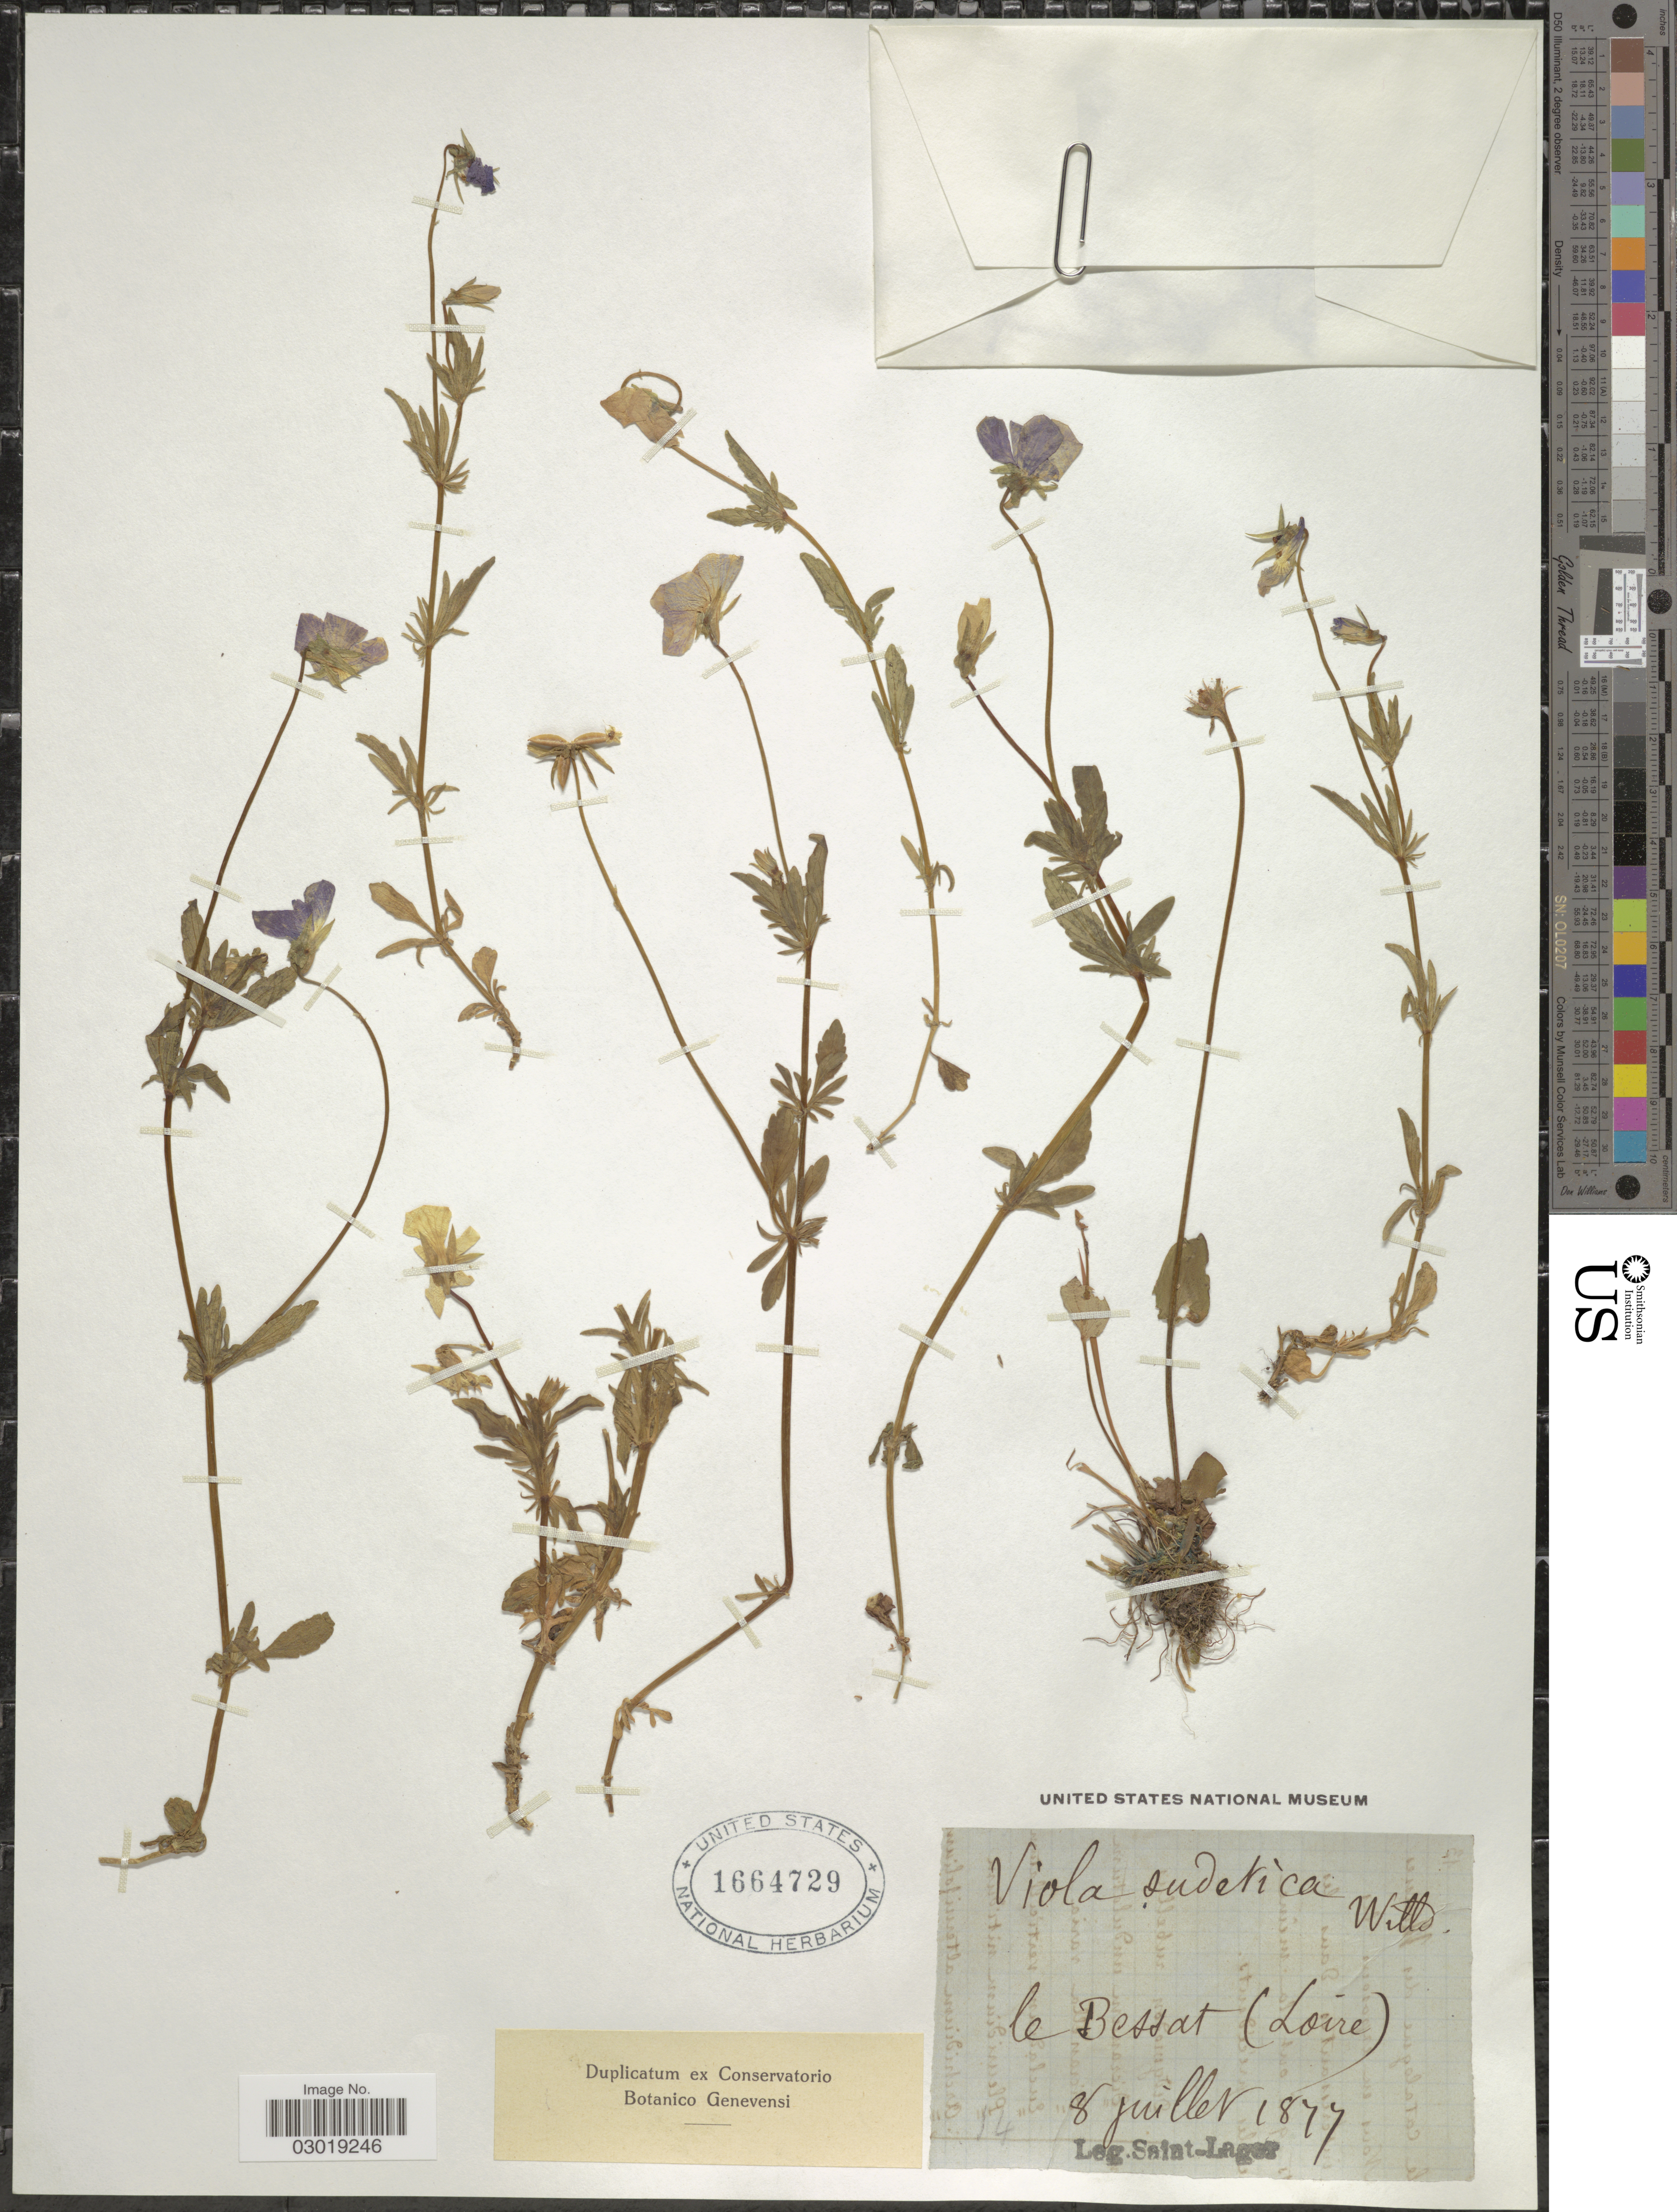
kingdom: Plantae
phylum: Tracheophyta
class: Magnoliopsida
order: Malpighiales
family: Violaceae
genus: Viola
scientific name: Viola sudetica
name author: Willd.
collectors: Saint-Lager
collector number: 14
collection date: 1877-07-08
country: France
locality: Le Bessat (Loire).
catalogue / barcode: US 1664729